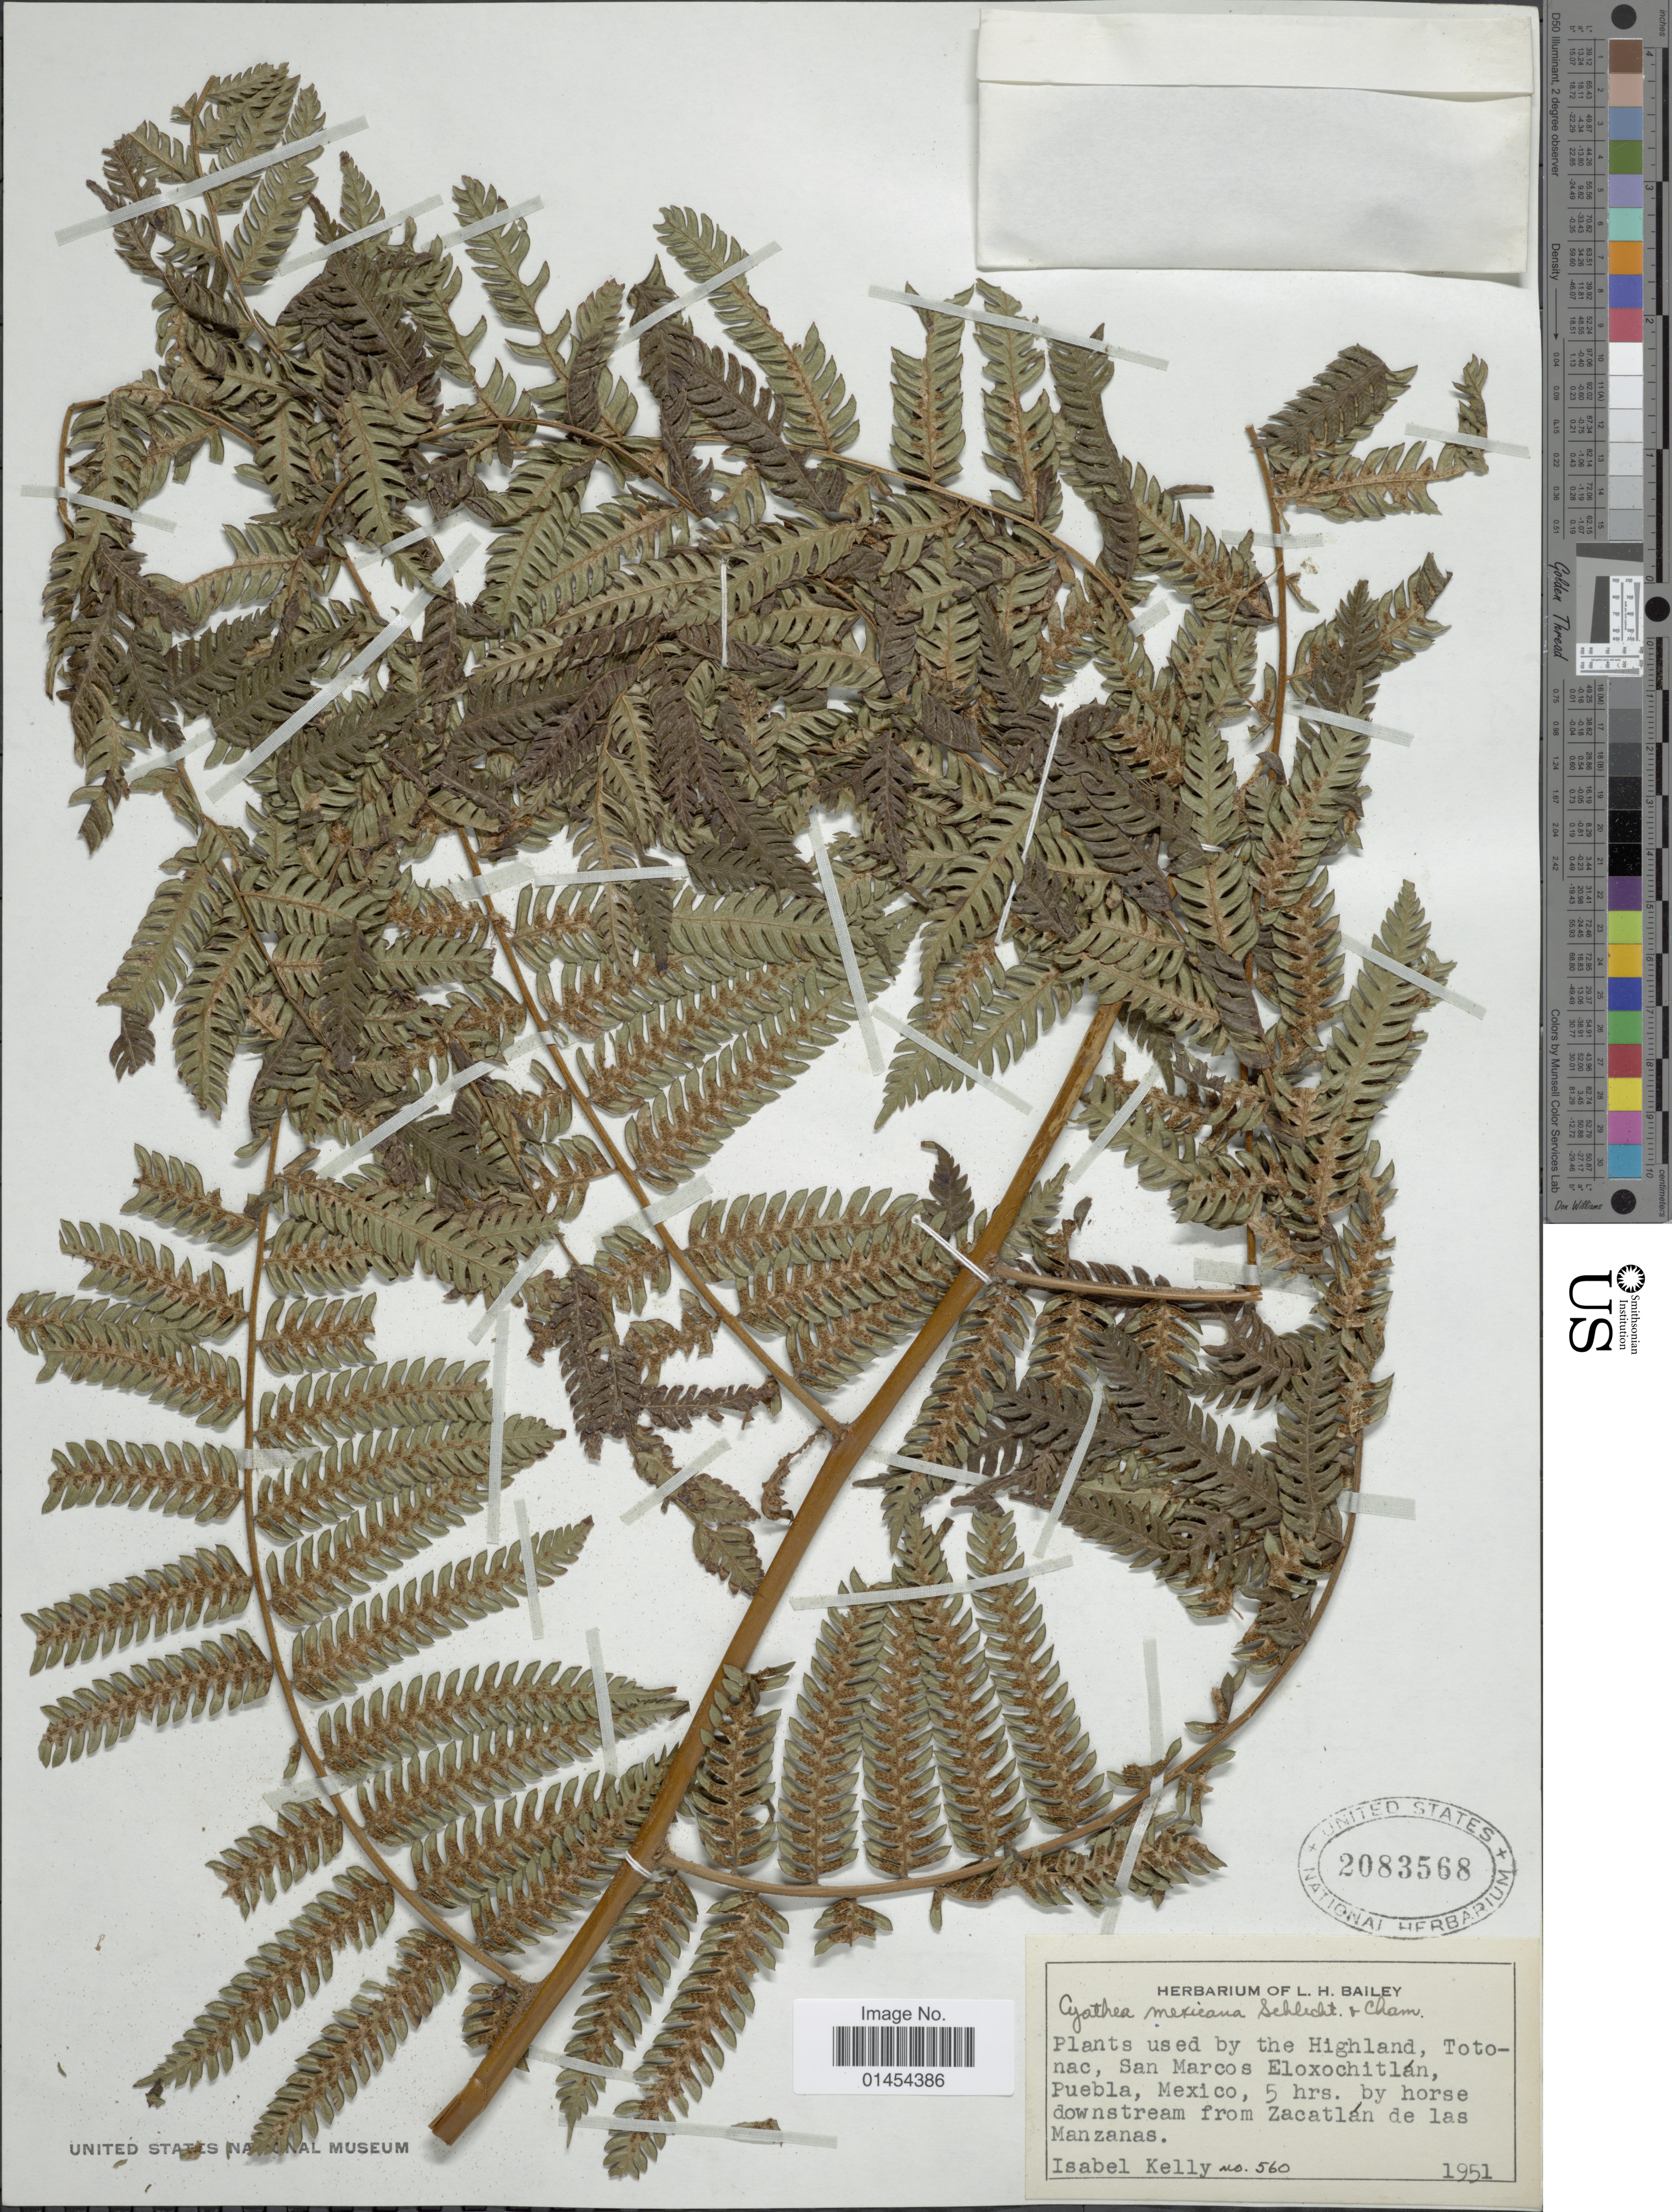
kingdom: Plantae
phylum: Tracheophyta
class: Polypodiopsida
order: Cyatheales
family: Cyatheaceae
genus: Alsophila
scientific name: Alsophila firma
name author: (Baker) D.S. Conant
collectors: I. Kelly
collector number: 560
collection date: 1951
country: Mexico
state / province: Puebla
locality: Plants used by the Highland, Totonac, San Marcos Eloxochitlán, 5 hrs. by horse downstream from Zacatlán de las Manzanas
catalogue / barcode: US 2083568